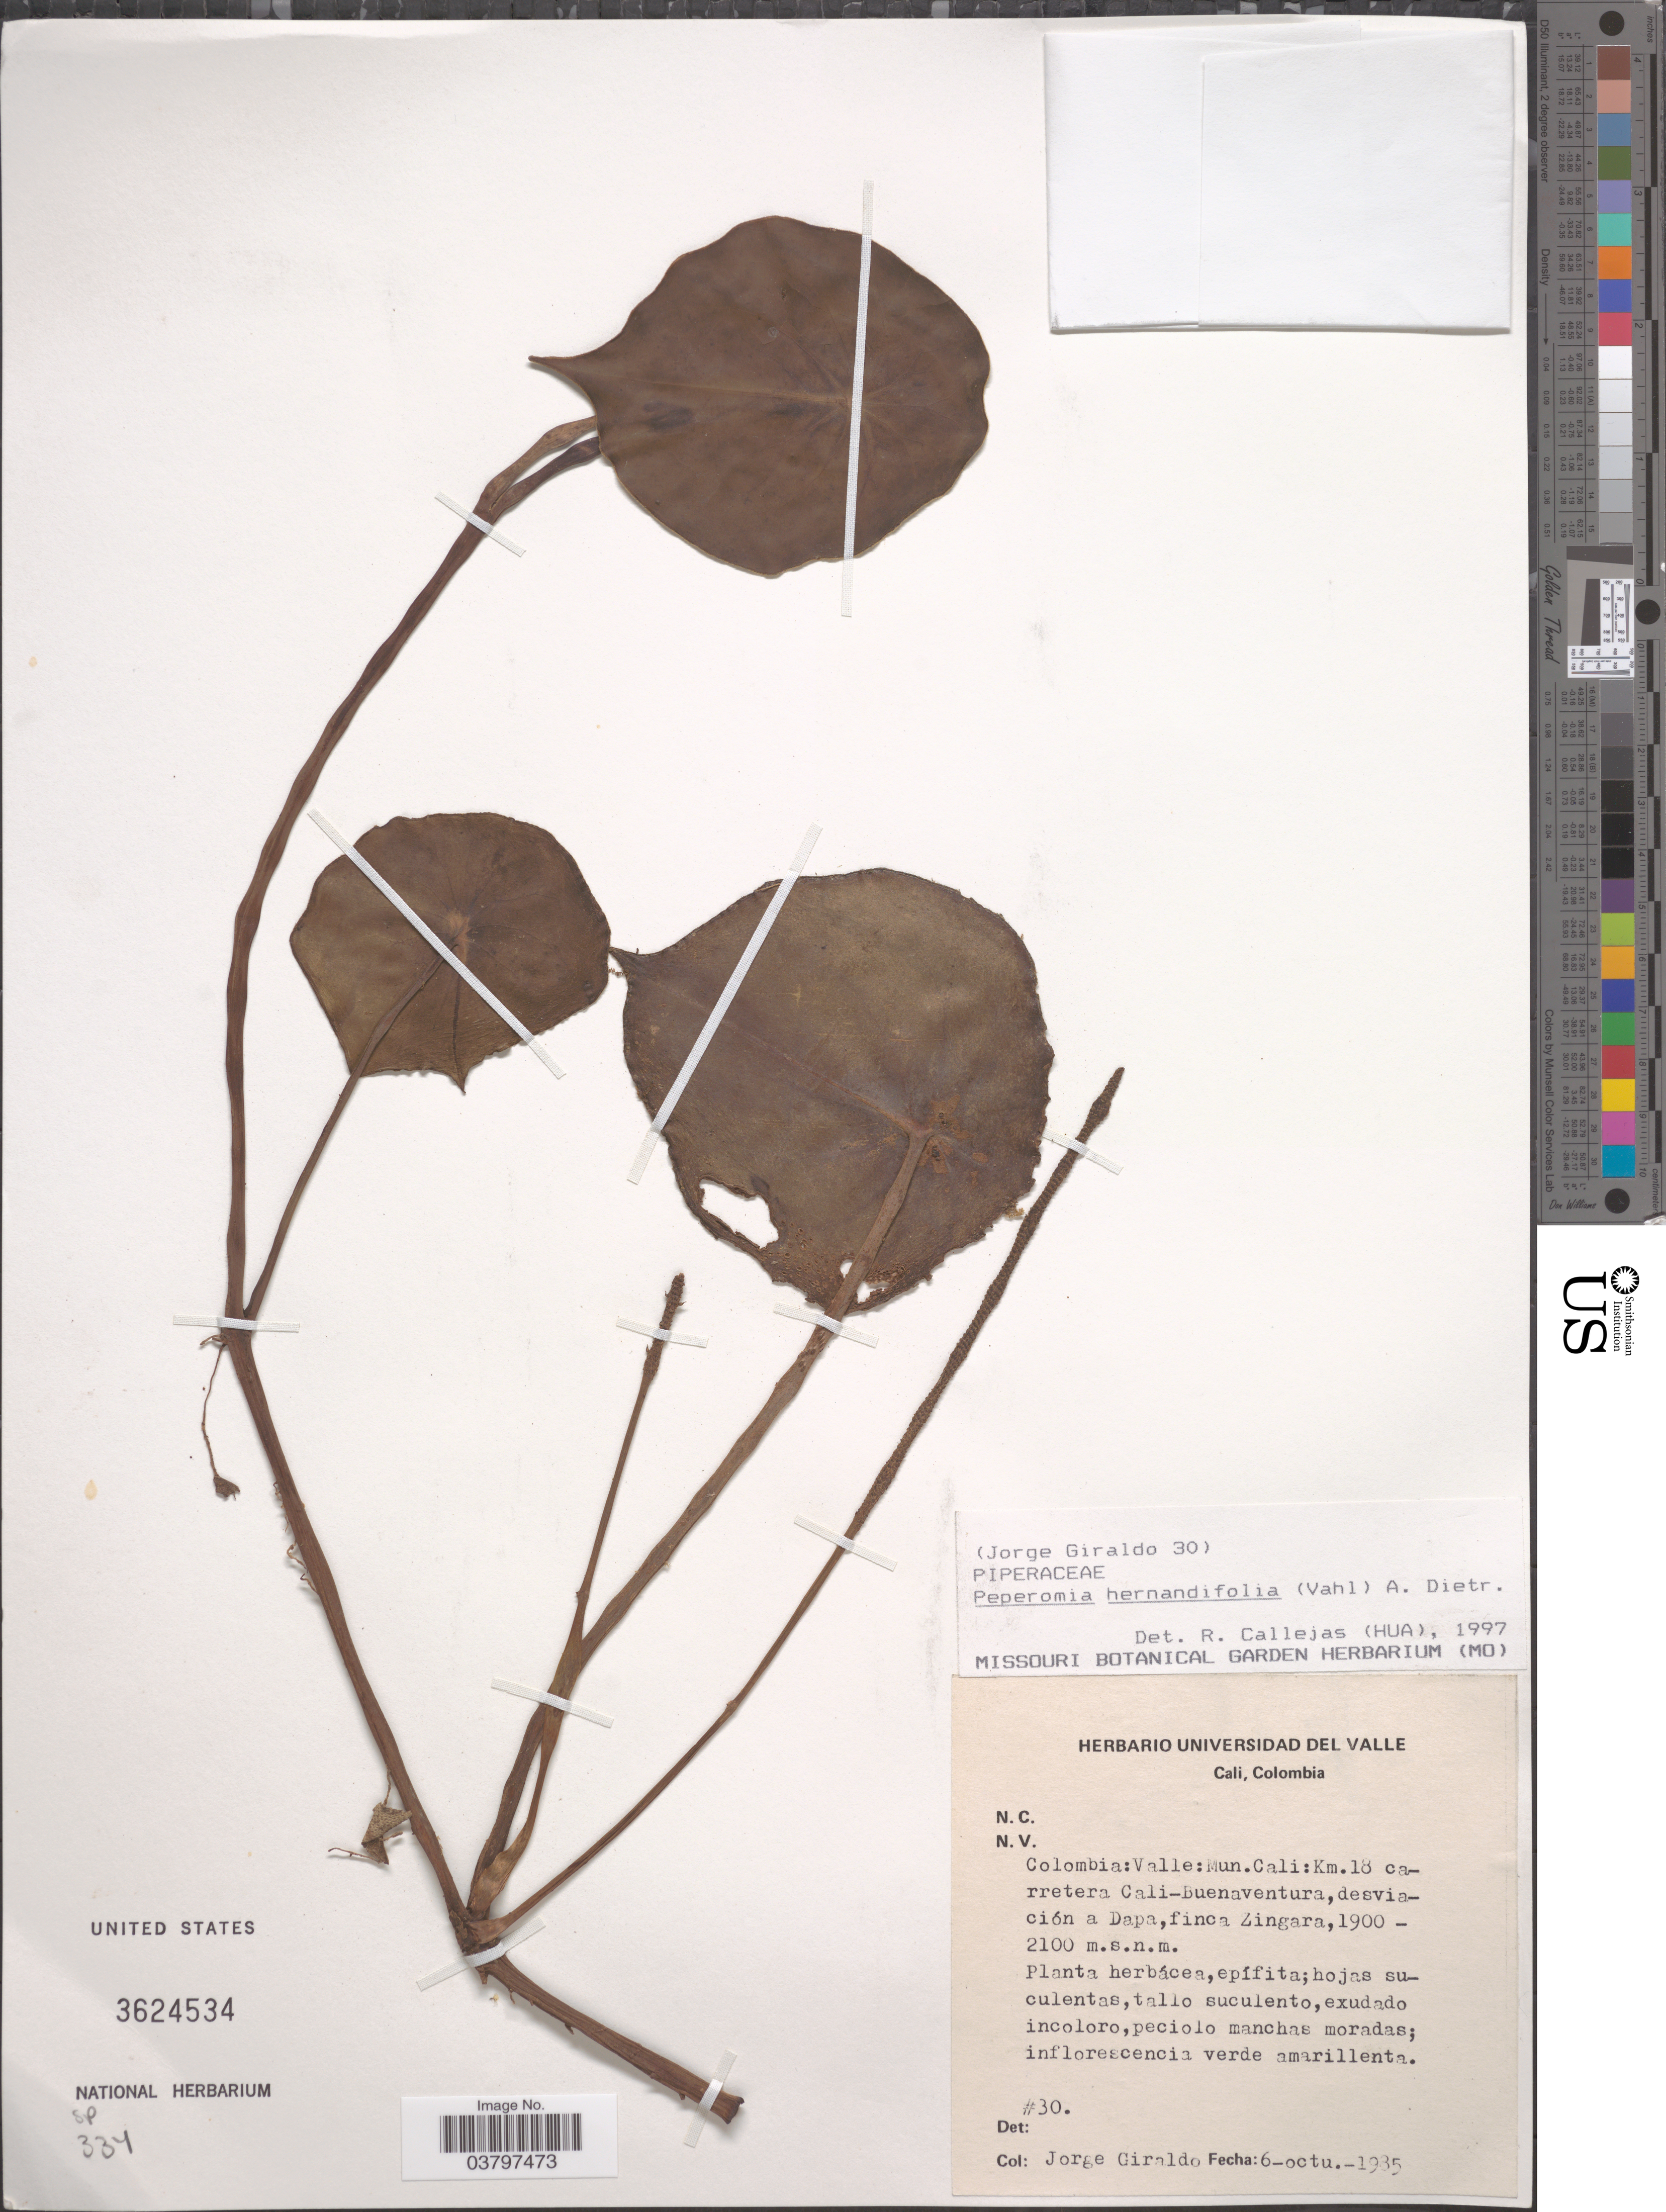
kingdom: Plantae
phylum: Tracheophyta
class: Magnoliopsida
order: Piperales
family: Piperaceae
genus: Peperomia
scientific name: Peperomia choroniana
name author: C. DC.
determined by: Jiménez, José Estaban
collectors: J. Giraldo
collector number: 30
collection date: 1985-10-06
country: Colombia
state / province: Valle del Cauca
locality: Valle: Mun. Cali: Km.18 carretera Cali-buenaventura, desviación a Dapa, finca Zingara.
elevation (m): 1900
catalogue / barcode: US 3624534